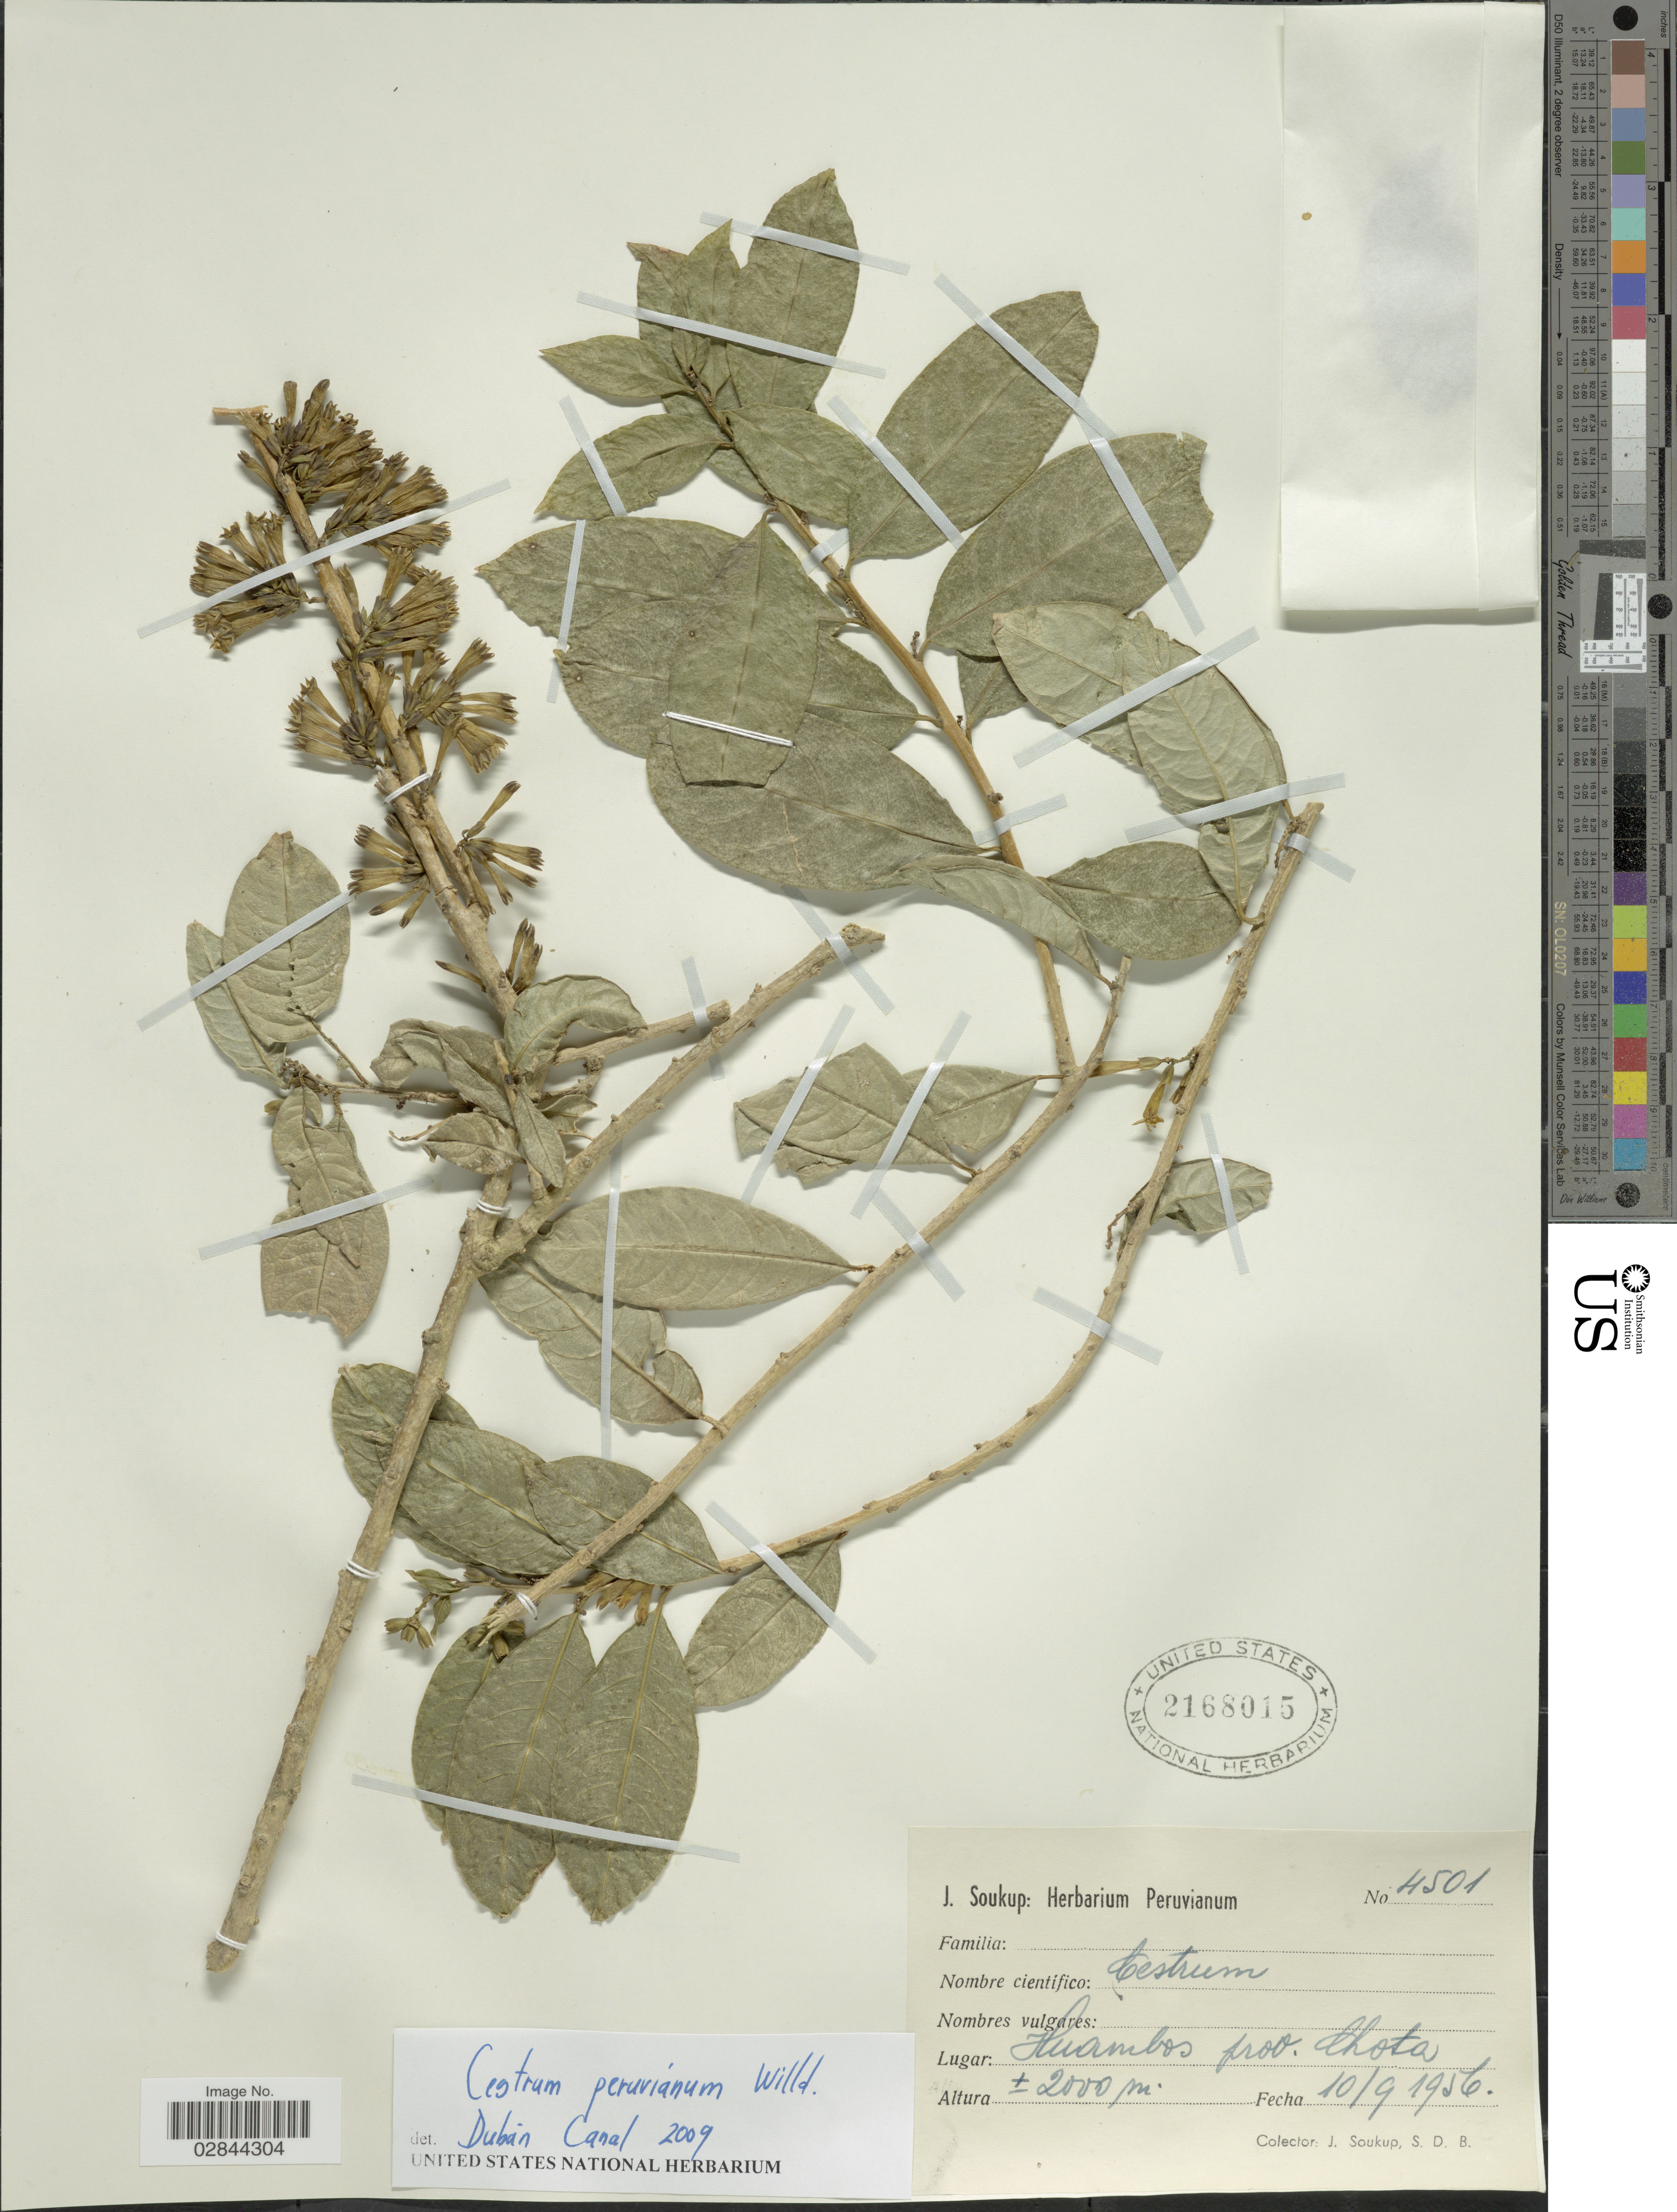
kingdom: Plantae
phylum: Tracheophyta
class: Magnoliopsida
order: Solanales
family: Solanaceae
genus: Cestrum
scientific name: Cestrum affine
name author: Kunth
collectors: J. Soukup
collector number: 4501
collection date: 1956-09-10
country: Peru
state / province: Cajamarca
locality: Huambos, prov. Chota.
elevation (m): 2000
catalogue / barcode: US 2168015